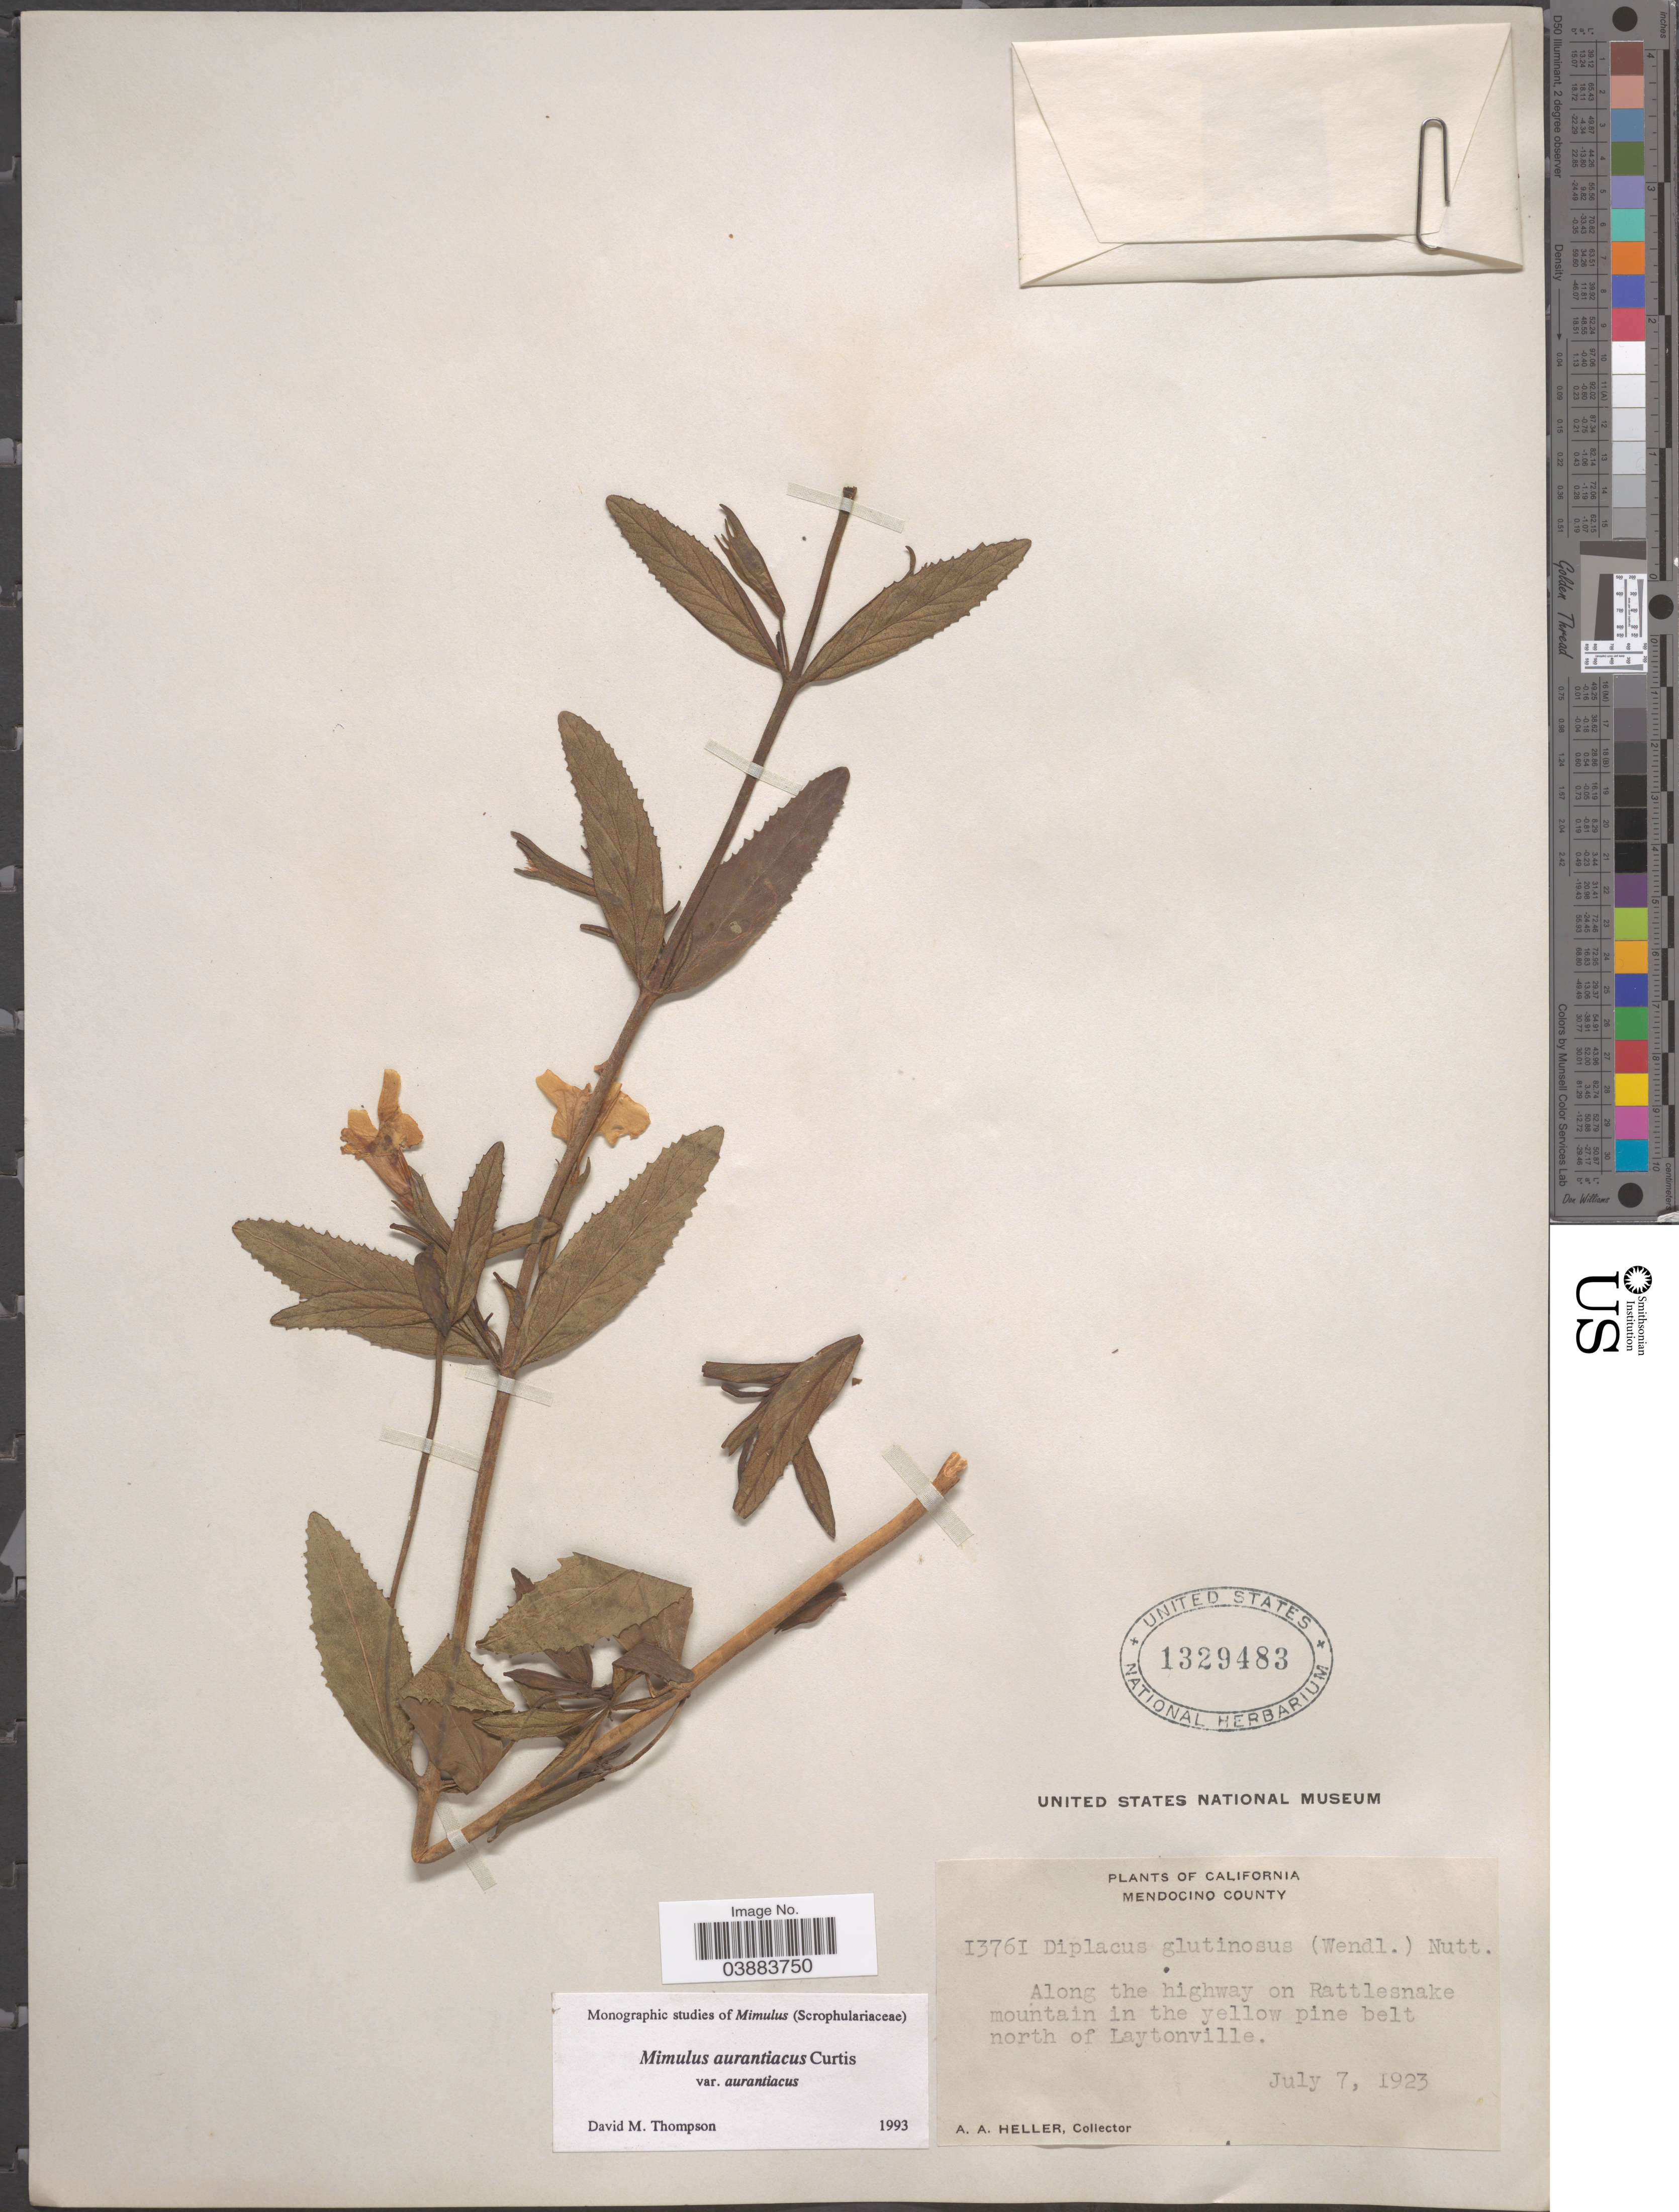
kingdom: Plantae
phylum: Tracheophyta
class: Magnoliopsida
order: Lamiales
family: Phrymaceae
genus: Diplacus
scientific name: Diplacus aurantiacus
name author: (Curtis) Jeps.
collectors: A. A. Heller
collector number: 13761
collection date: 1923-07-07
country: United States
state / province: California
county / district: Mendocino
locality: Mendocino County. Along the highway on Rattlesnake mountain in the yellow pine belt north of Laytonville.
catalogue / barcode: US 1329483